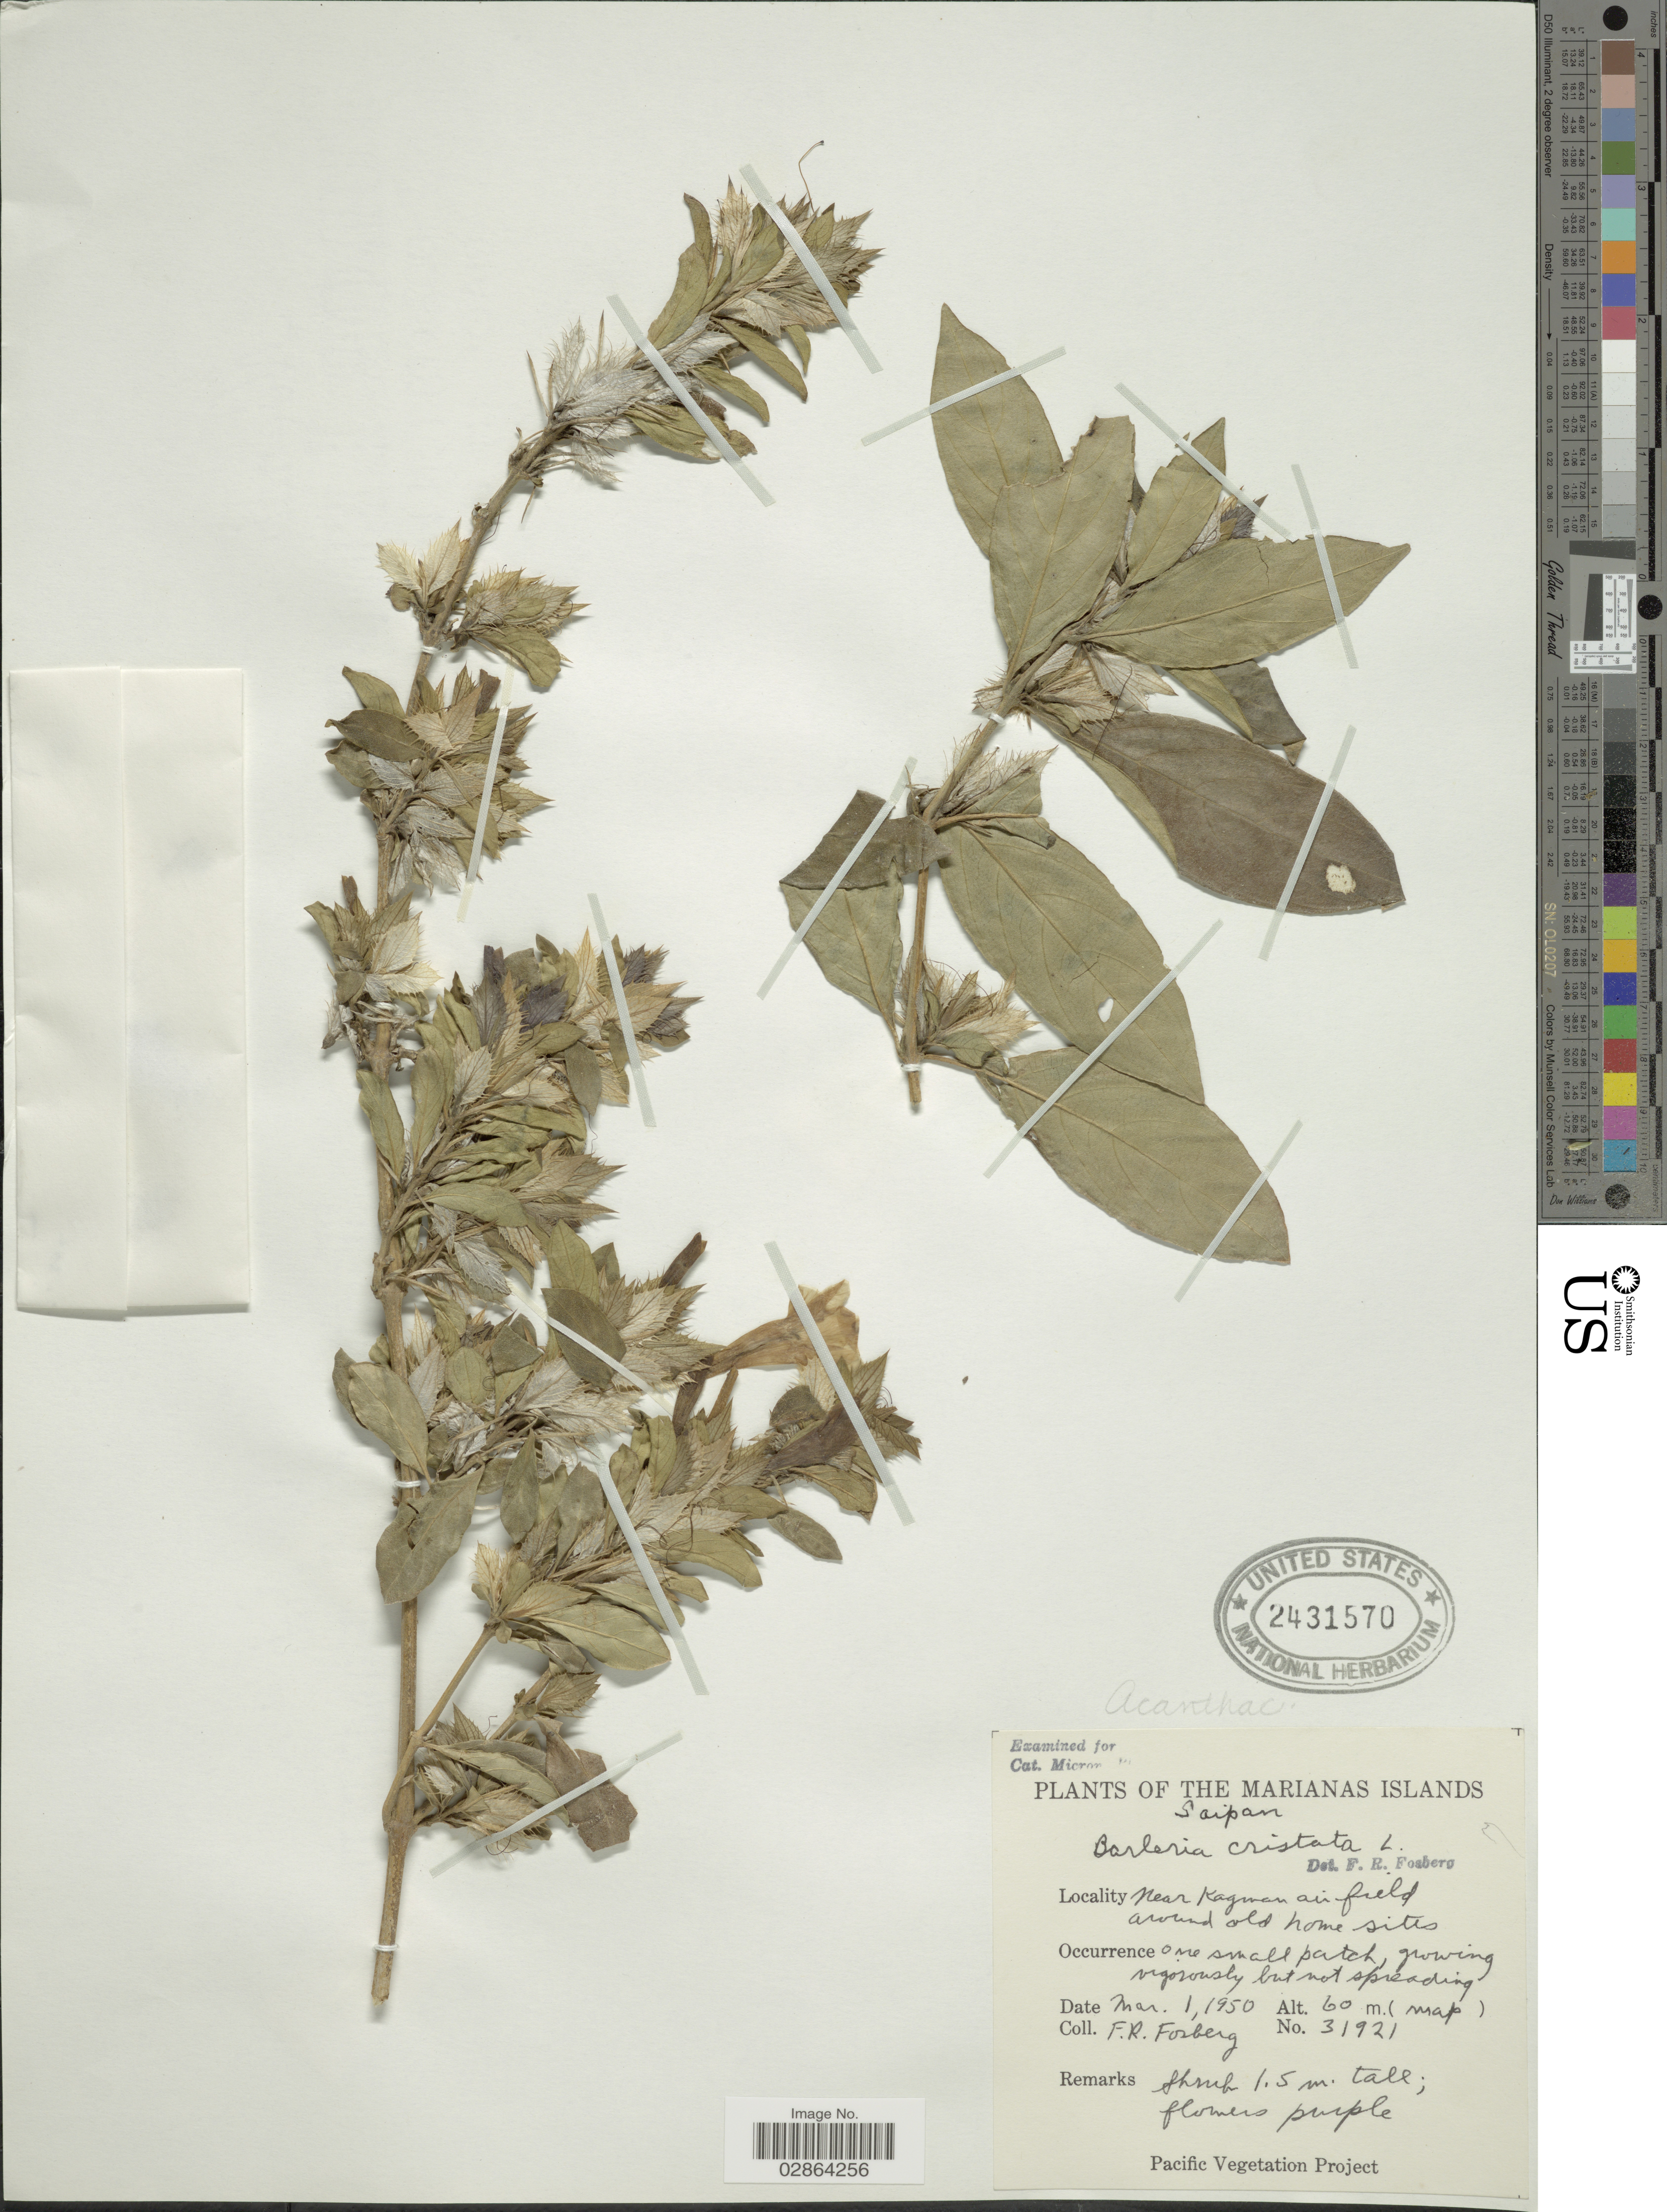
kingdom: Plantae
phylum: Tracheophyta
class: Magnoliopsida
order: Lamiales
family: Acanthaceae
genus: Barleria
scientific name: Barleria cristata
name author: L.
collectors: F. R. Fosberg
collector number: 31921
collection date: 1950-03-01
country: Northern Mariana Islands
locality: The Marianas Islands, Saipan, Near Kagwan air field around old home sites.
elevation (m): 60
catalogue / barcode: US 2431570